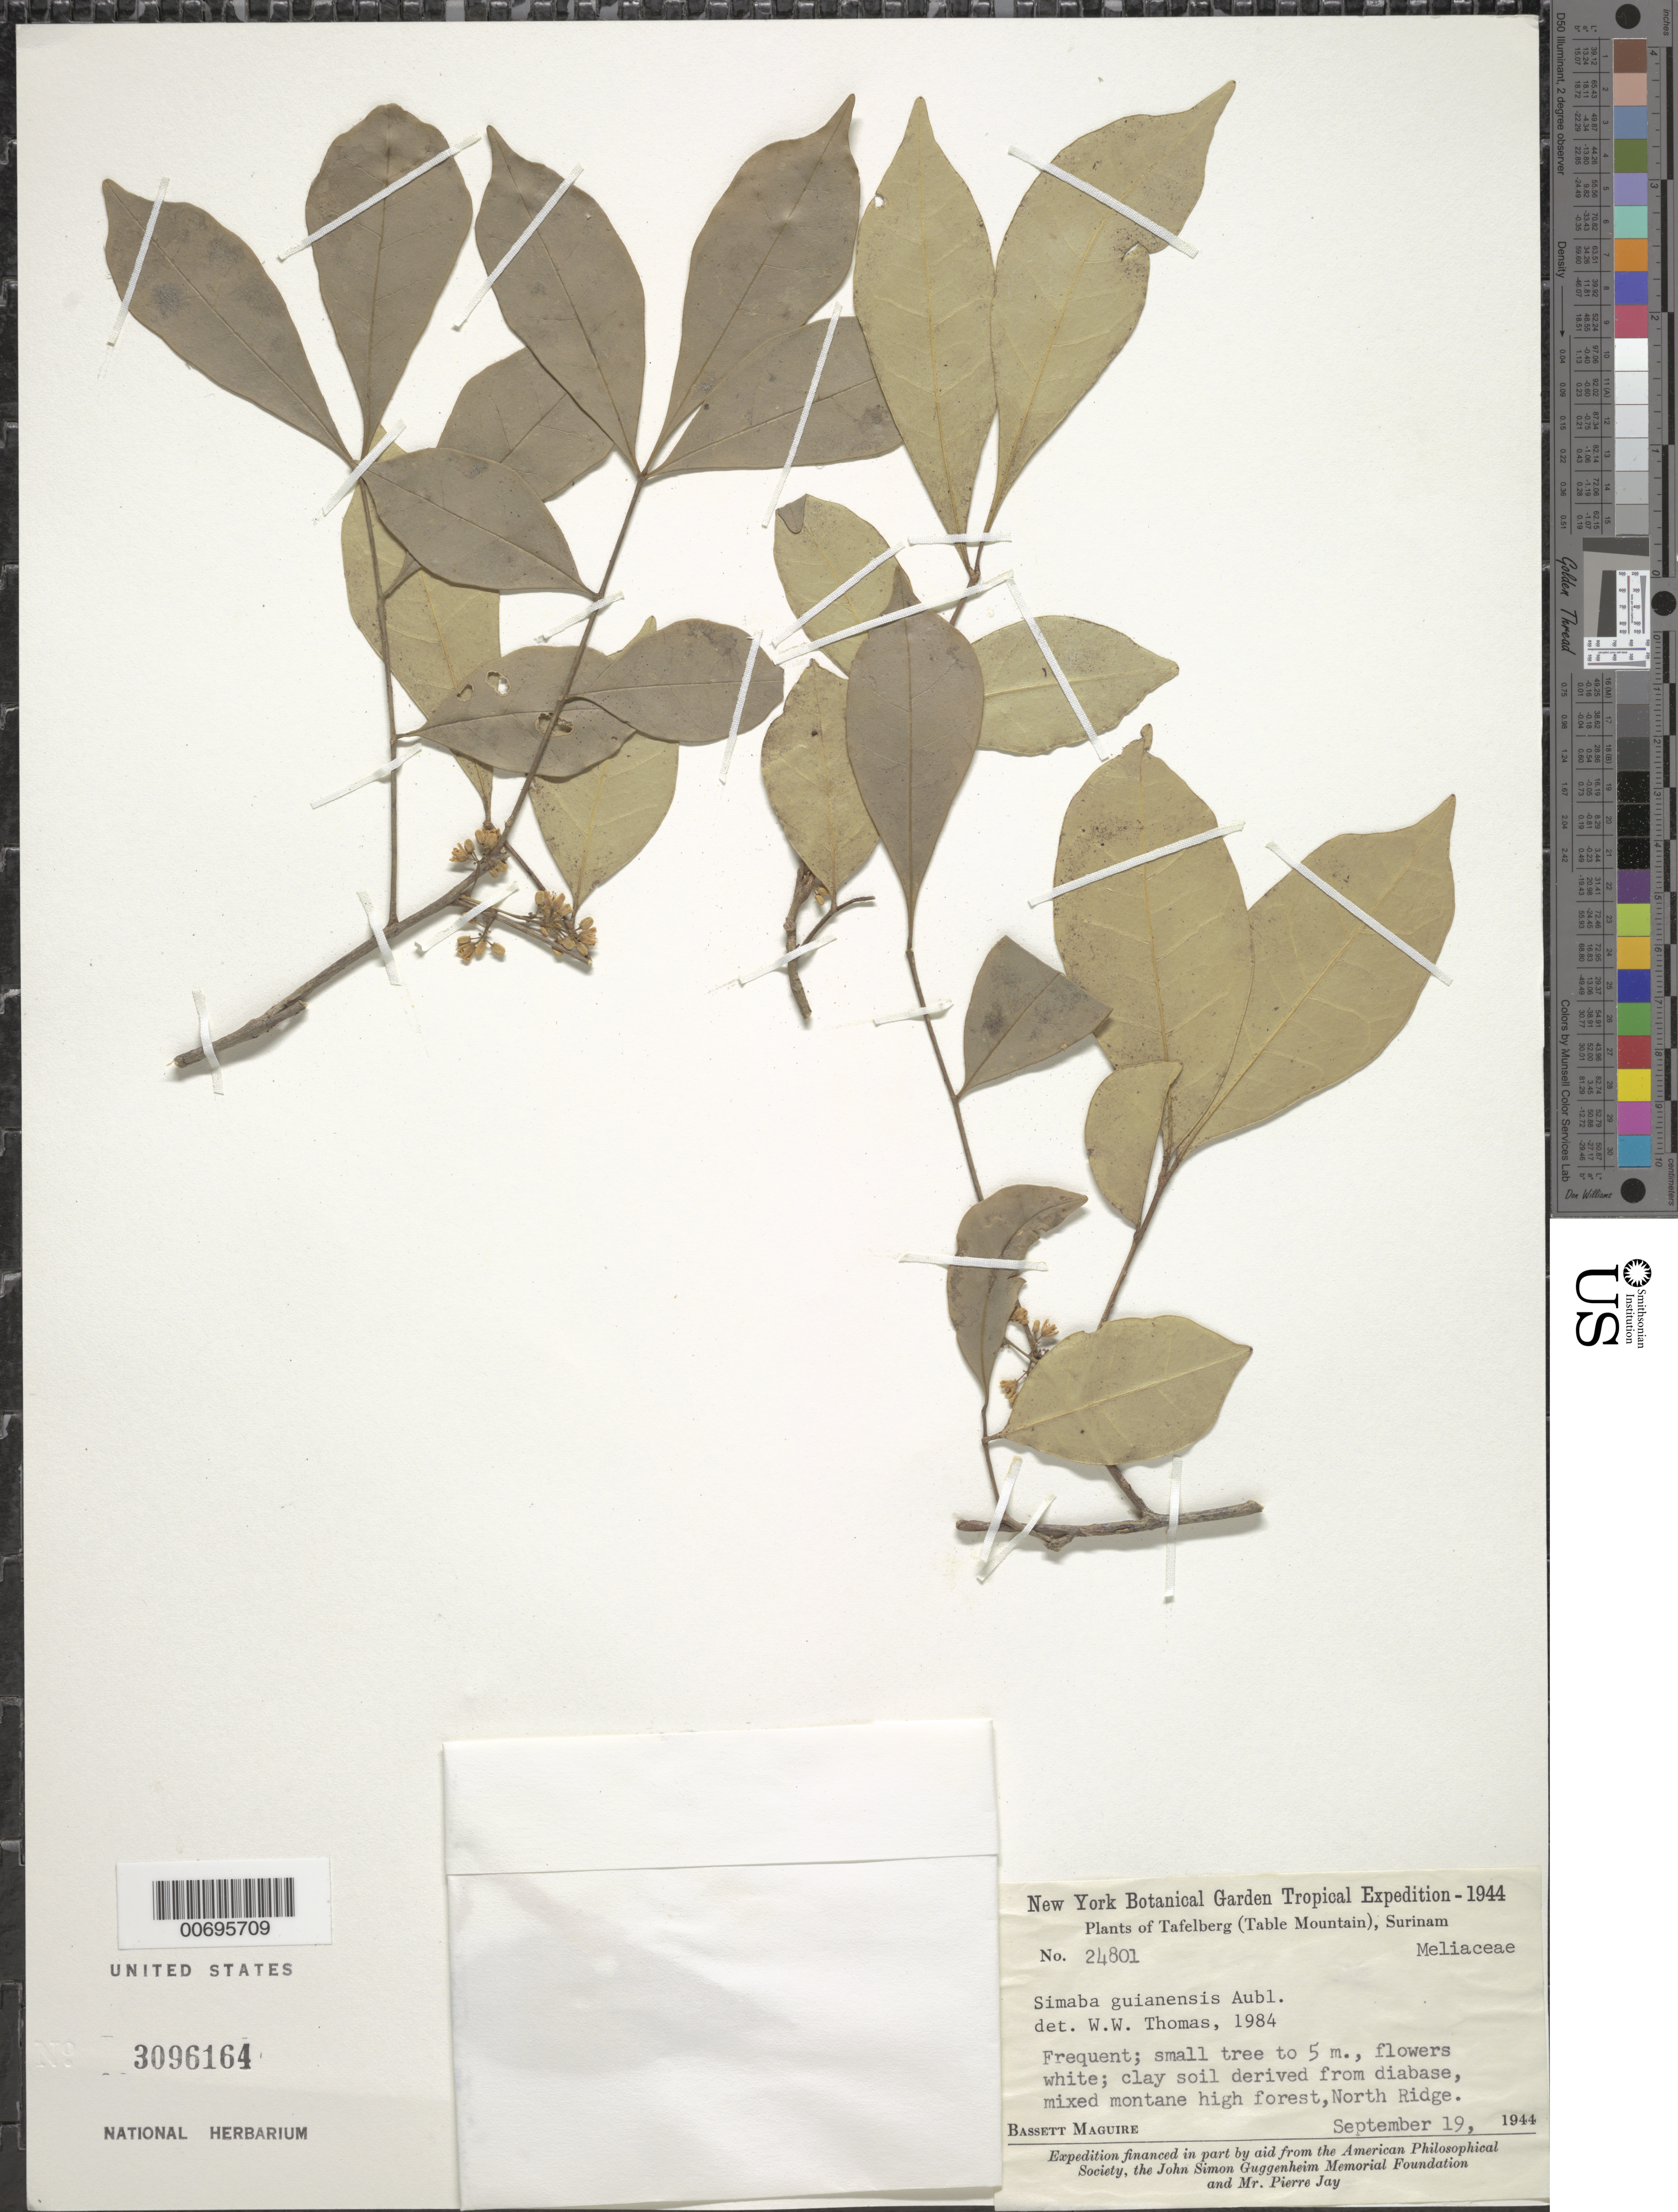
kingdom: Plantae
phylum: Tracheophyta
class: Magnoliopsida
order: Sapindales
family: Simaroubaceae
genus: Simaba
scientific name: Simaba guianensis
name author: Aubl.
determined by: Thomas, W. W., (NY), New York Botanical Garden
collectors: B. Maguire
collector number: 24801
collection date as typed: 19-Sep-44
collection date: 1944-09-19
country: Suriname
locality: Tafelberg (Table Mountain), North Ridge Creek, lower part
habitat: Clay soil derived from diabase, mixed montane high forest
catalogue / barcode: US 3096164